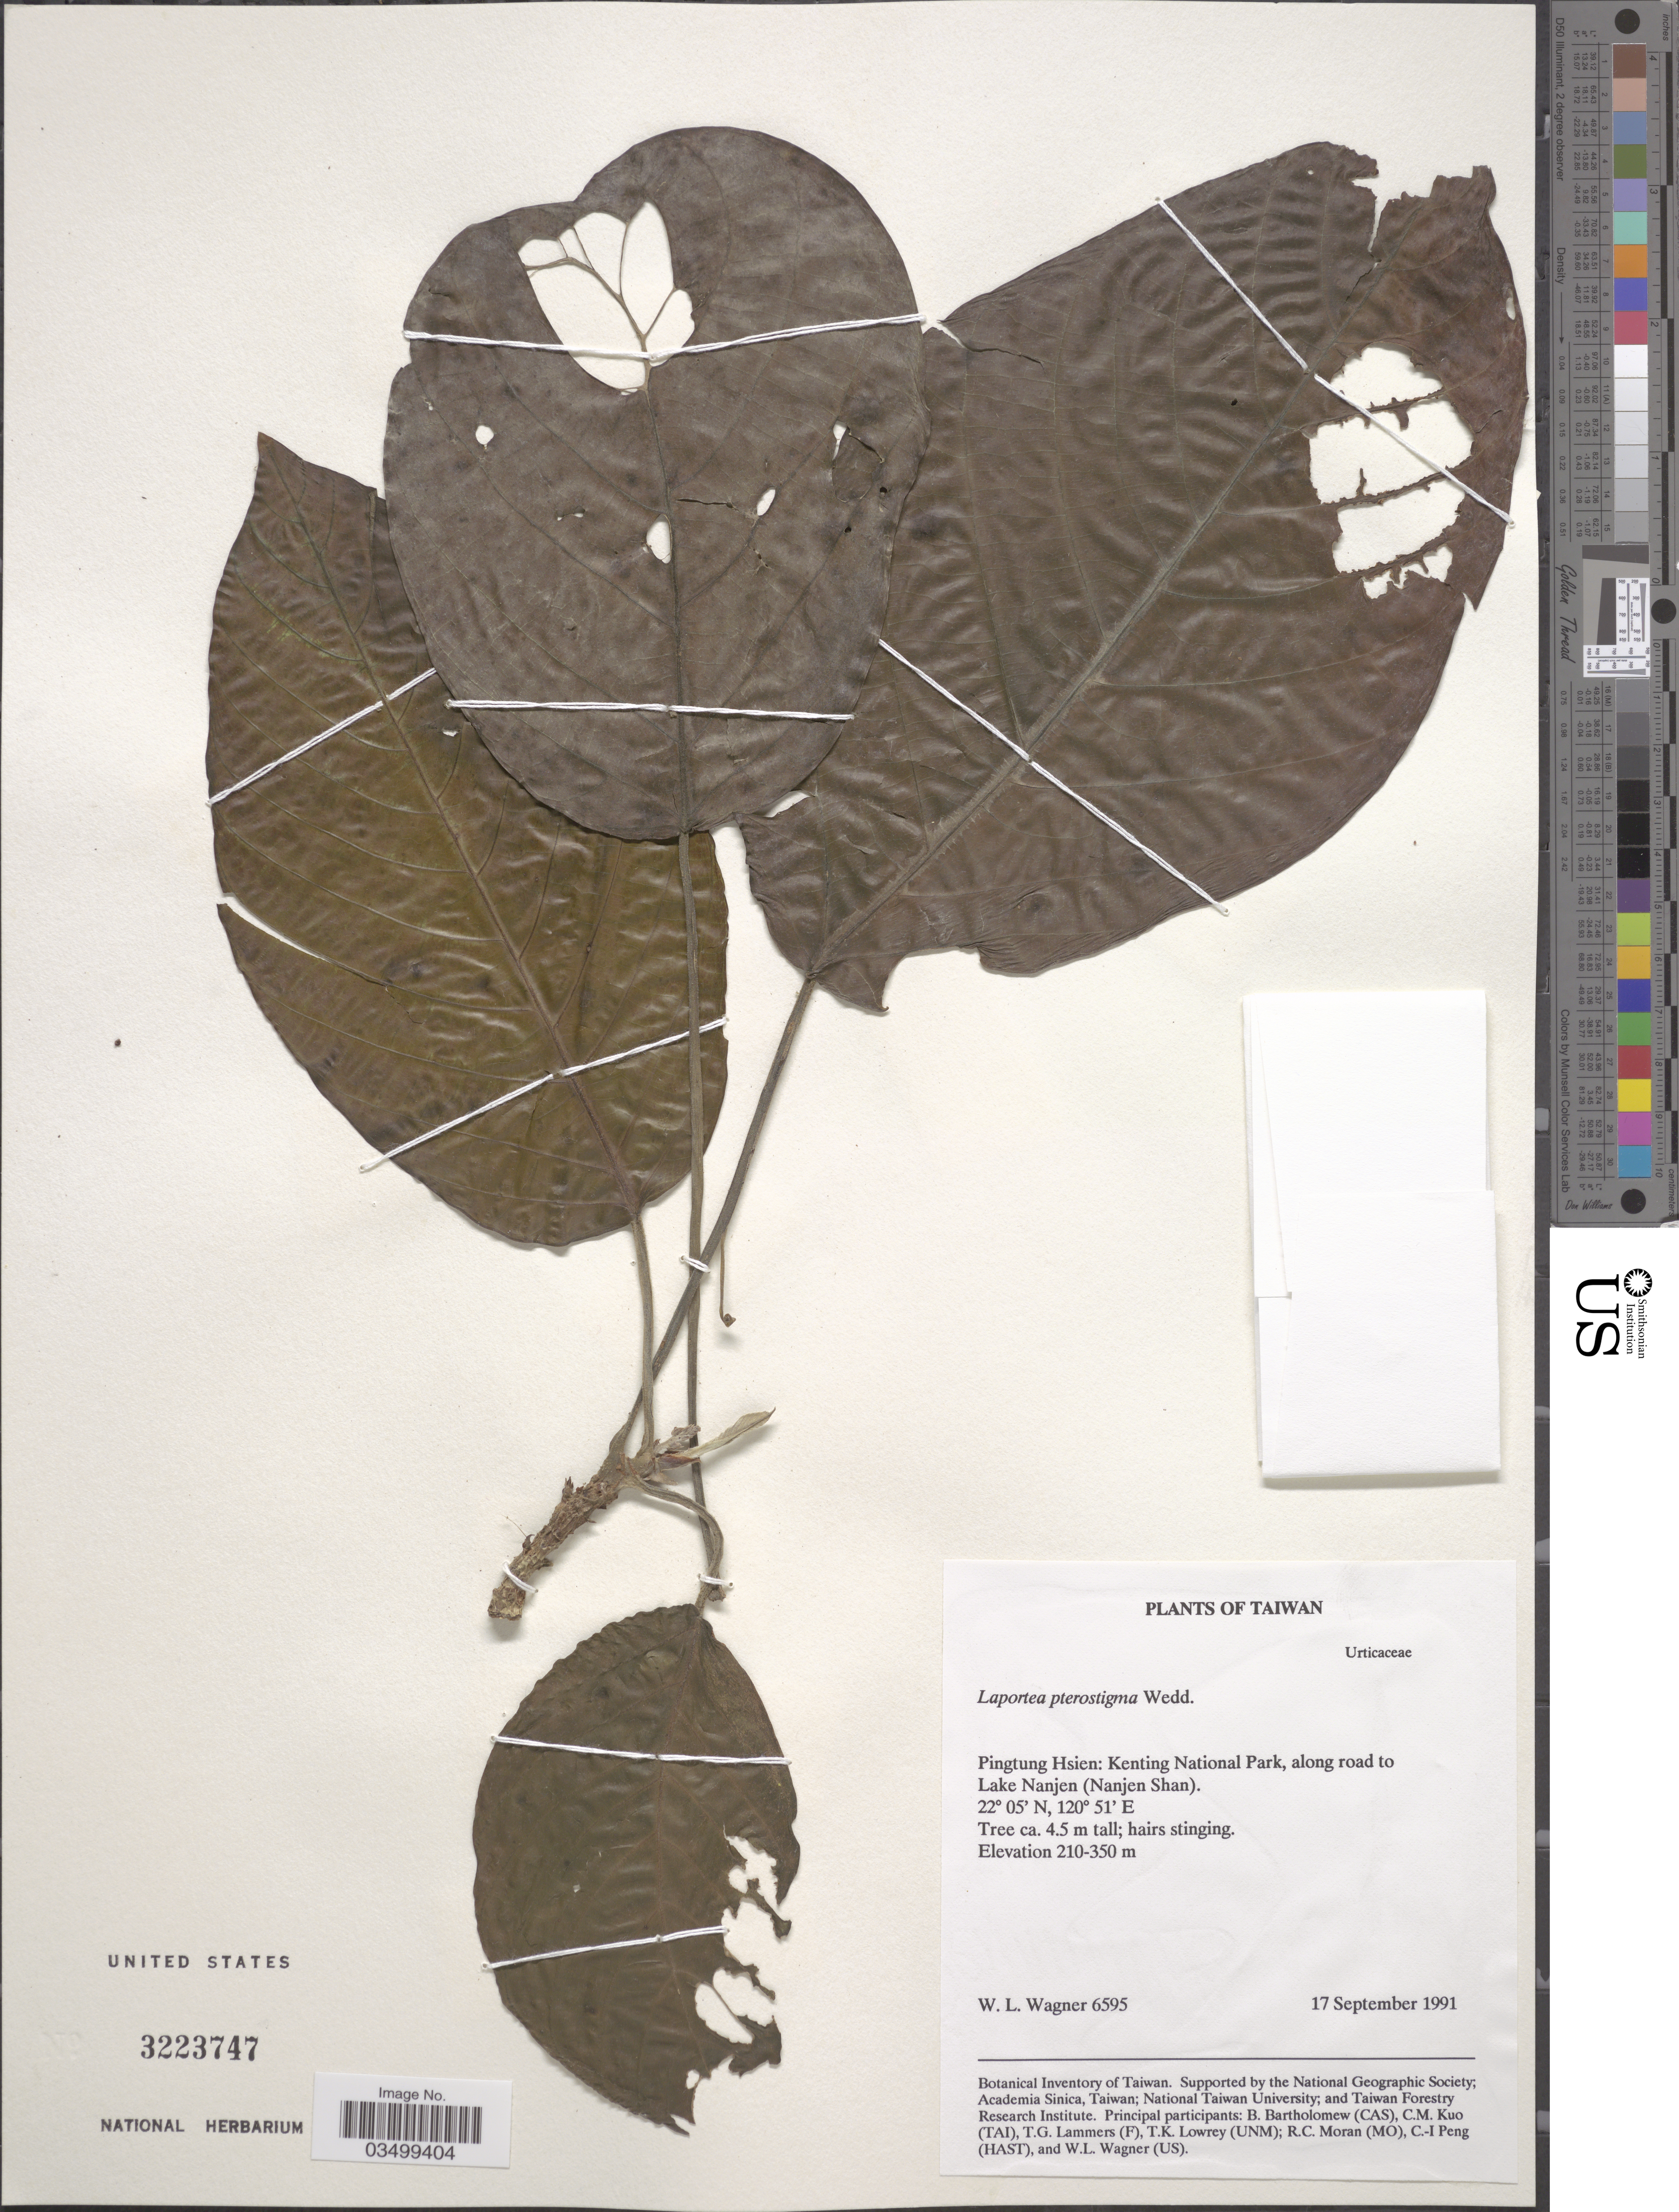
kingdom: Plantae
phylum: Tracheophyta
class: Magnoliopsida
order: Rosales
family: Urticaceae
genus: Laportea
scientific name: Laportea pterostigma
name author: Wedd.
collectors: W. L. Wagner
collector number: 6595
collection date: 1991-09-17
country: Taiwan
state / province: Pingtung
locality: Pingtung Hsien: Kenting National Park, along road to Lake Nanjen (Nanjen Shan).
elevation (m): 210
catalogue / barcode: US 3223747